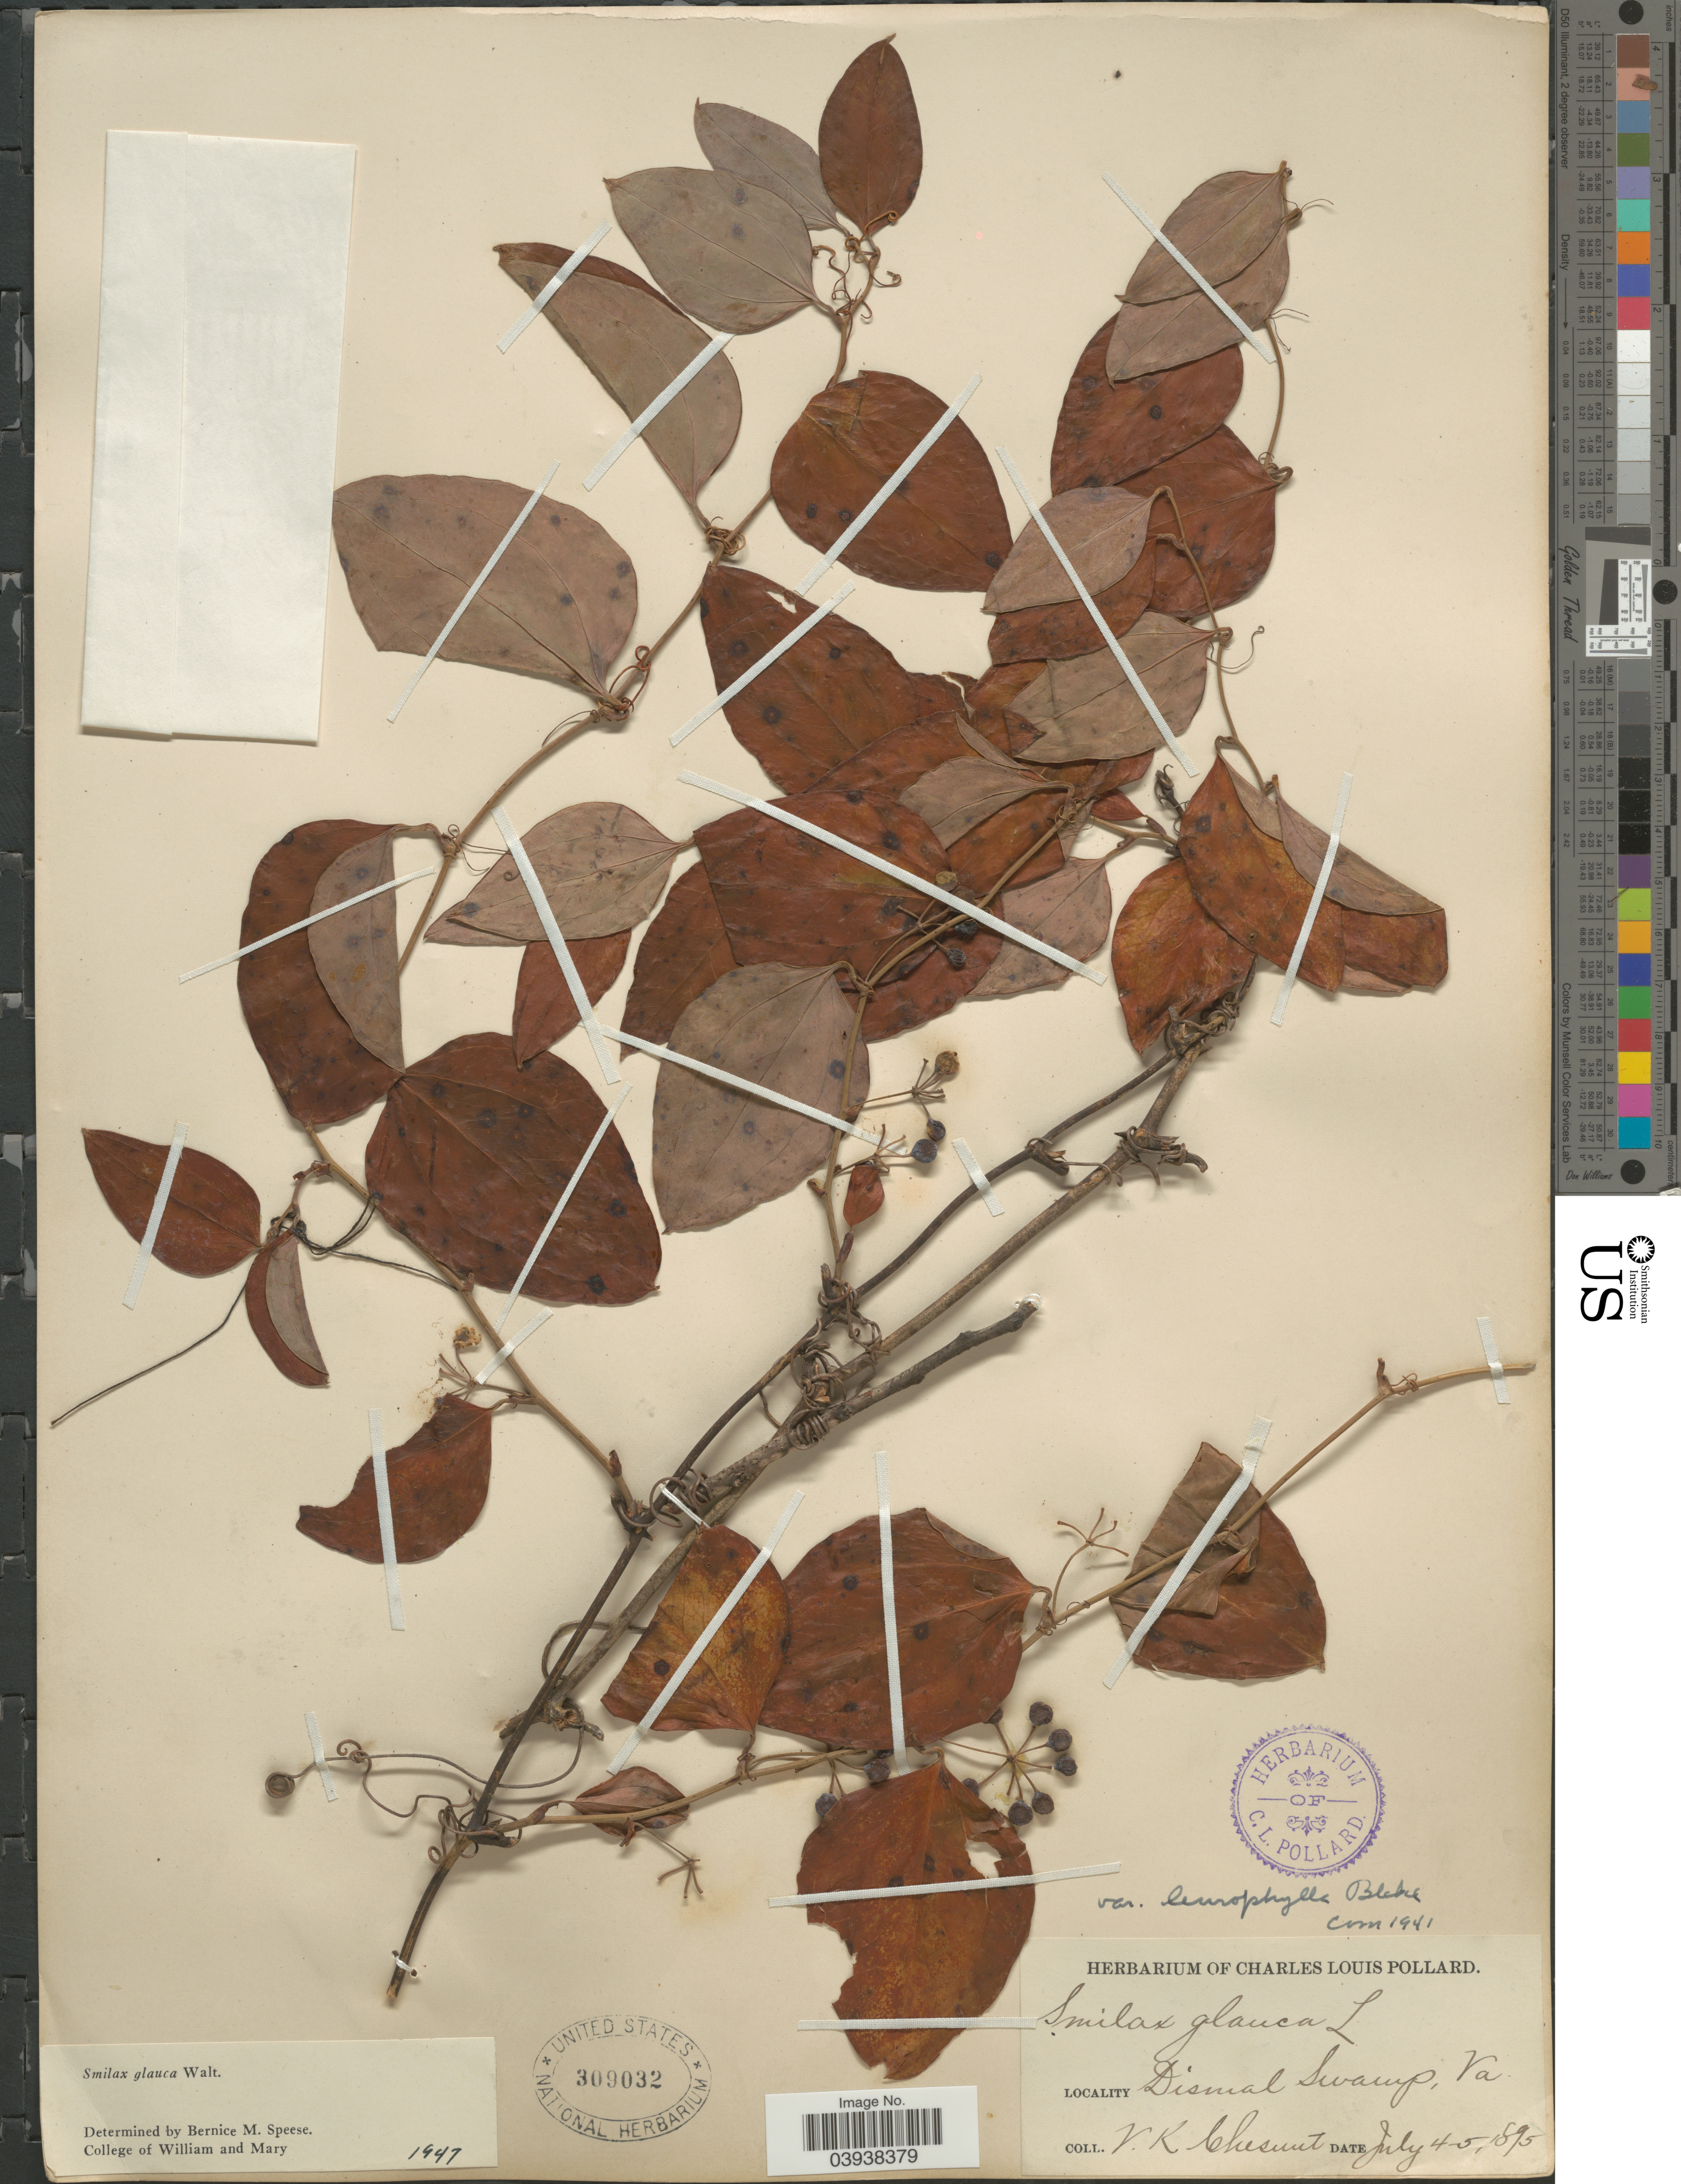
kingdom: Plantae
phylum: Tracheophyta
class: Liliopsida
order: Liliales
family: Smilacaceae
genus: Smilax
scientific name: Smilax glauca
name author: Walter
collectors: V. Chesnut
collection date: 1895-07-04/1895-07-05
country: United States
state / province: Virginia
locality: Dismal Swamp.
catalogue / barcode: US 309032